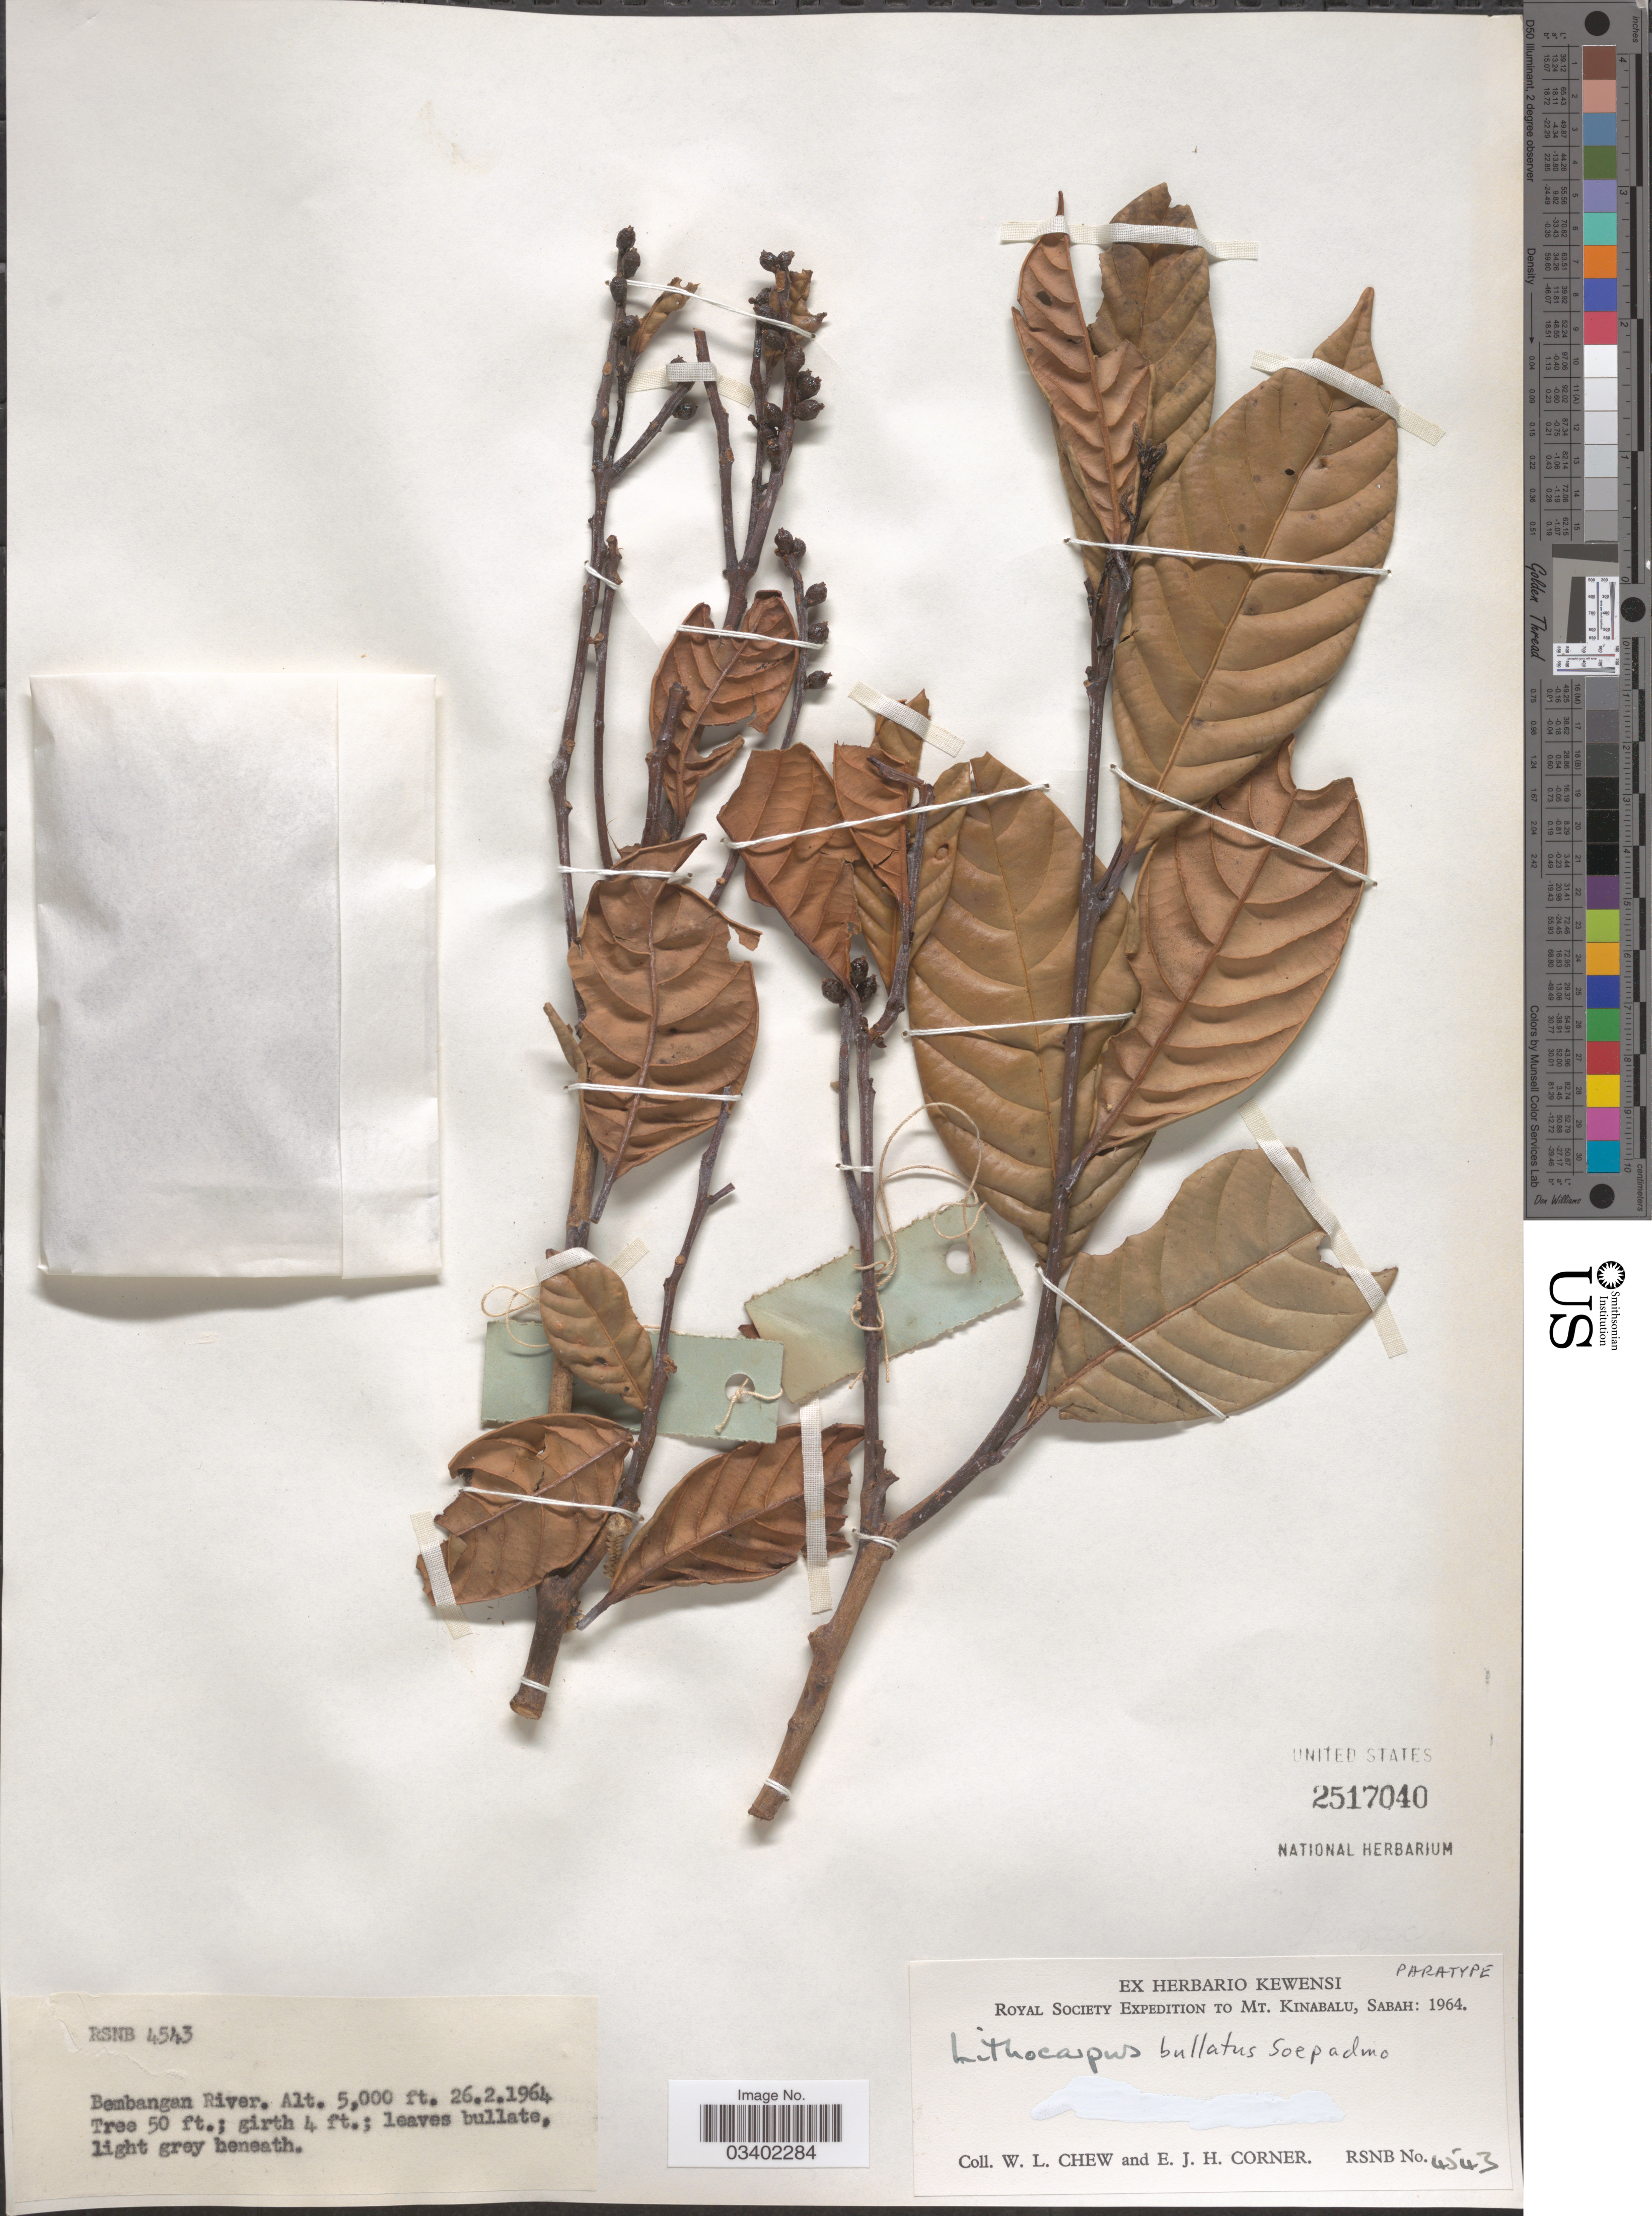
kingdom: Plantae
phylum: Tracheophyta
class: Magnoliopsida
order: Fagales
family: Fagaceae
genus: Lithocarpus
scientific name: Lithocarpus bullatus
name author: Hatus. ex Soepadmo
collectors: W. Chew & E. Corner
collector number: RSNB 4543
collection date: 1964-02-26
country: Malaysia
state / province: Sabah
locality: Mt. Kinabalu. Bambangan River.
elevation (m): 1524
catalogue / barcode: US 2517040